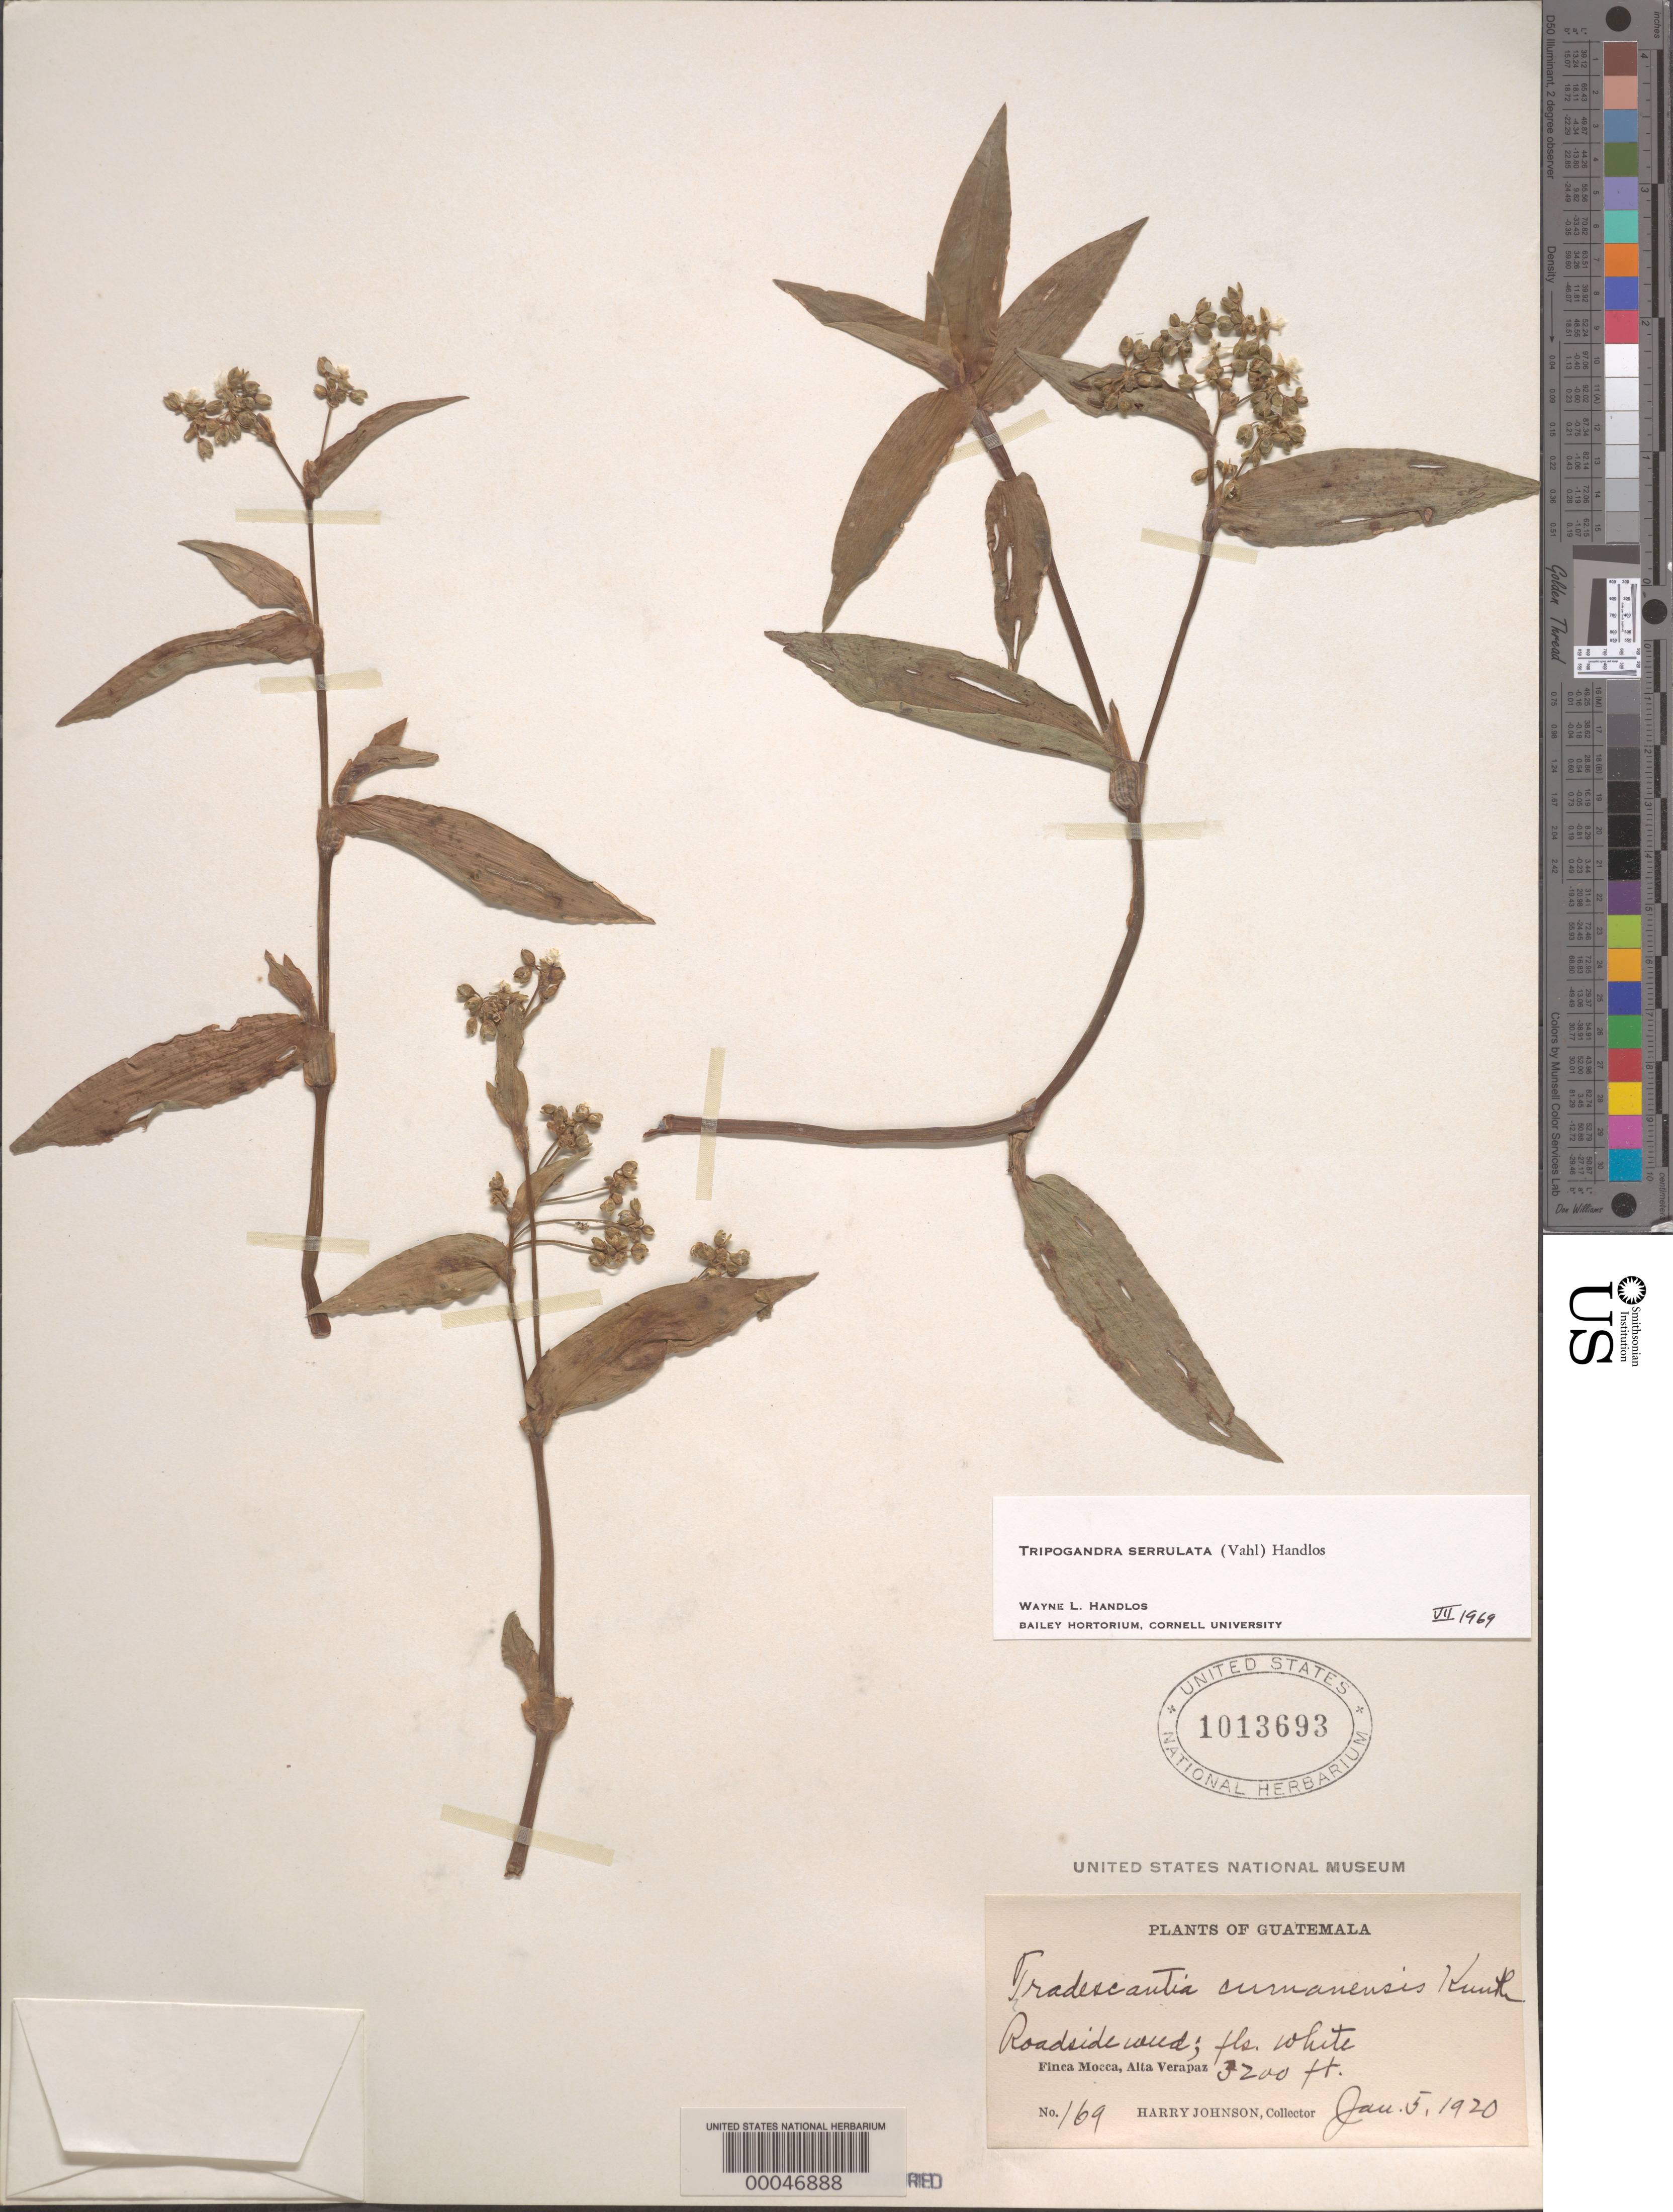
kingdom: Plantae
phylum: Tracheophyta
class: Liliopsida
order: Commelinales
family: Commelinaceae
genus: Tripogandra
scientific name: Tripogandra serrulata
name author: (Vahl) Handlos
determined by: Handlos, W. L.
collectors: H. Johnson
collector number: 169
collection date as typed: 05 Jan 1920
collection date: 1920-01-05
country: Guatemala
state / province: Alta Verapaz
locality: Finca Mocca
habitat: Roadside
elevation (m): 976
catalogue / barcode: US 1013693